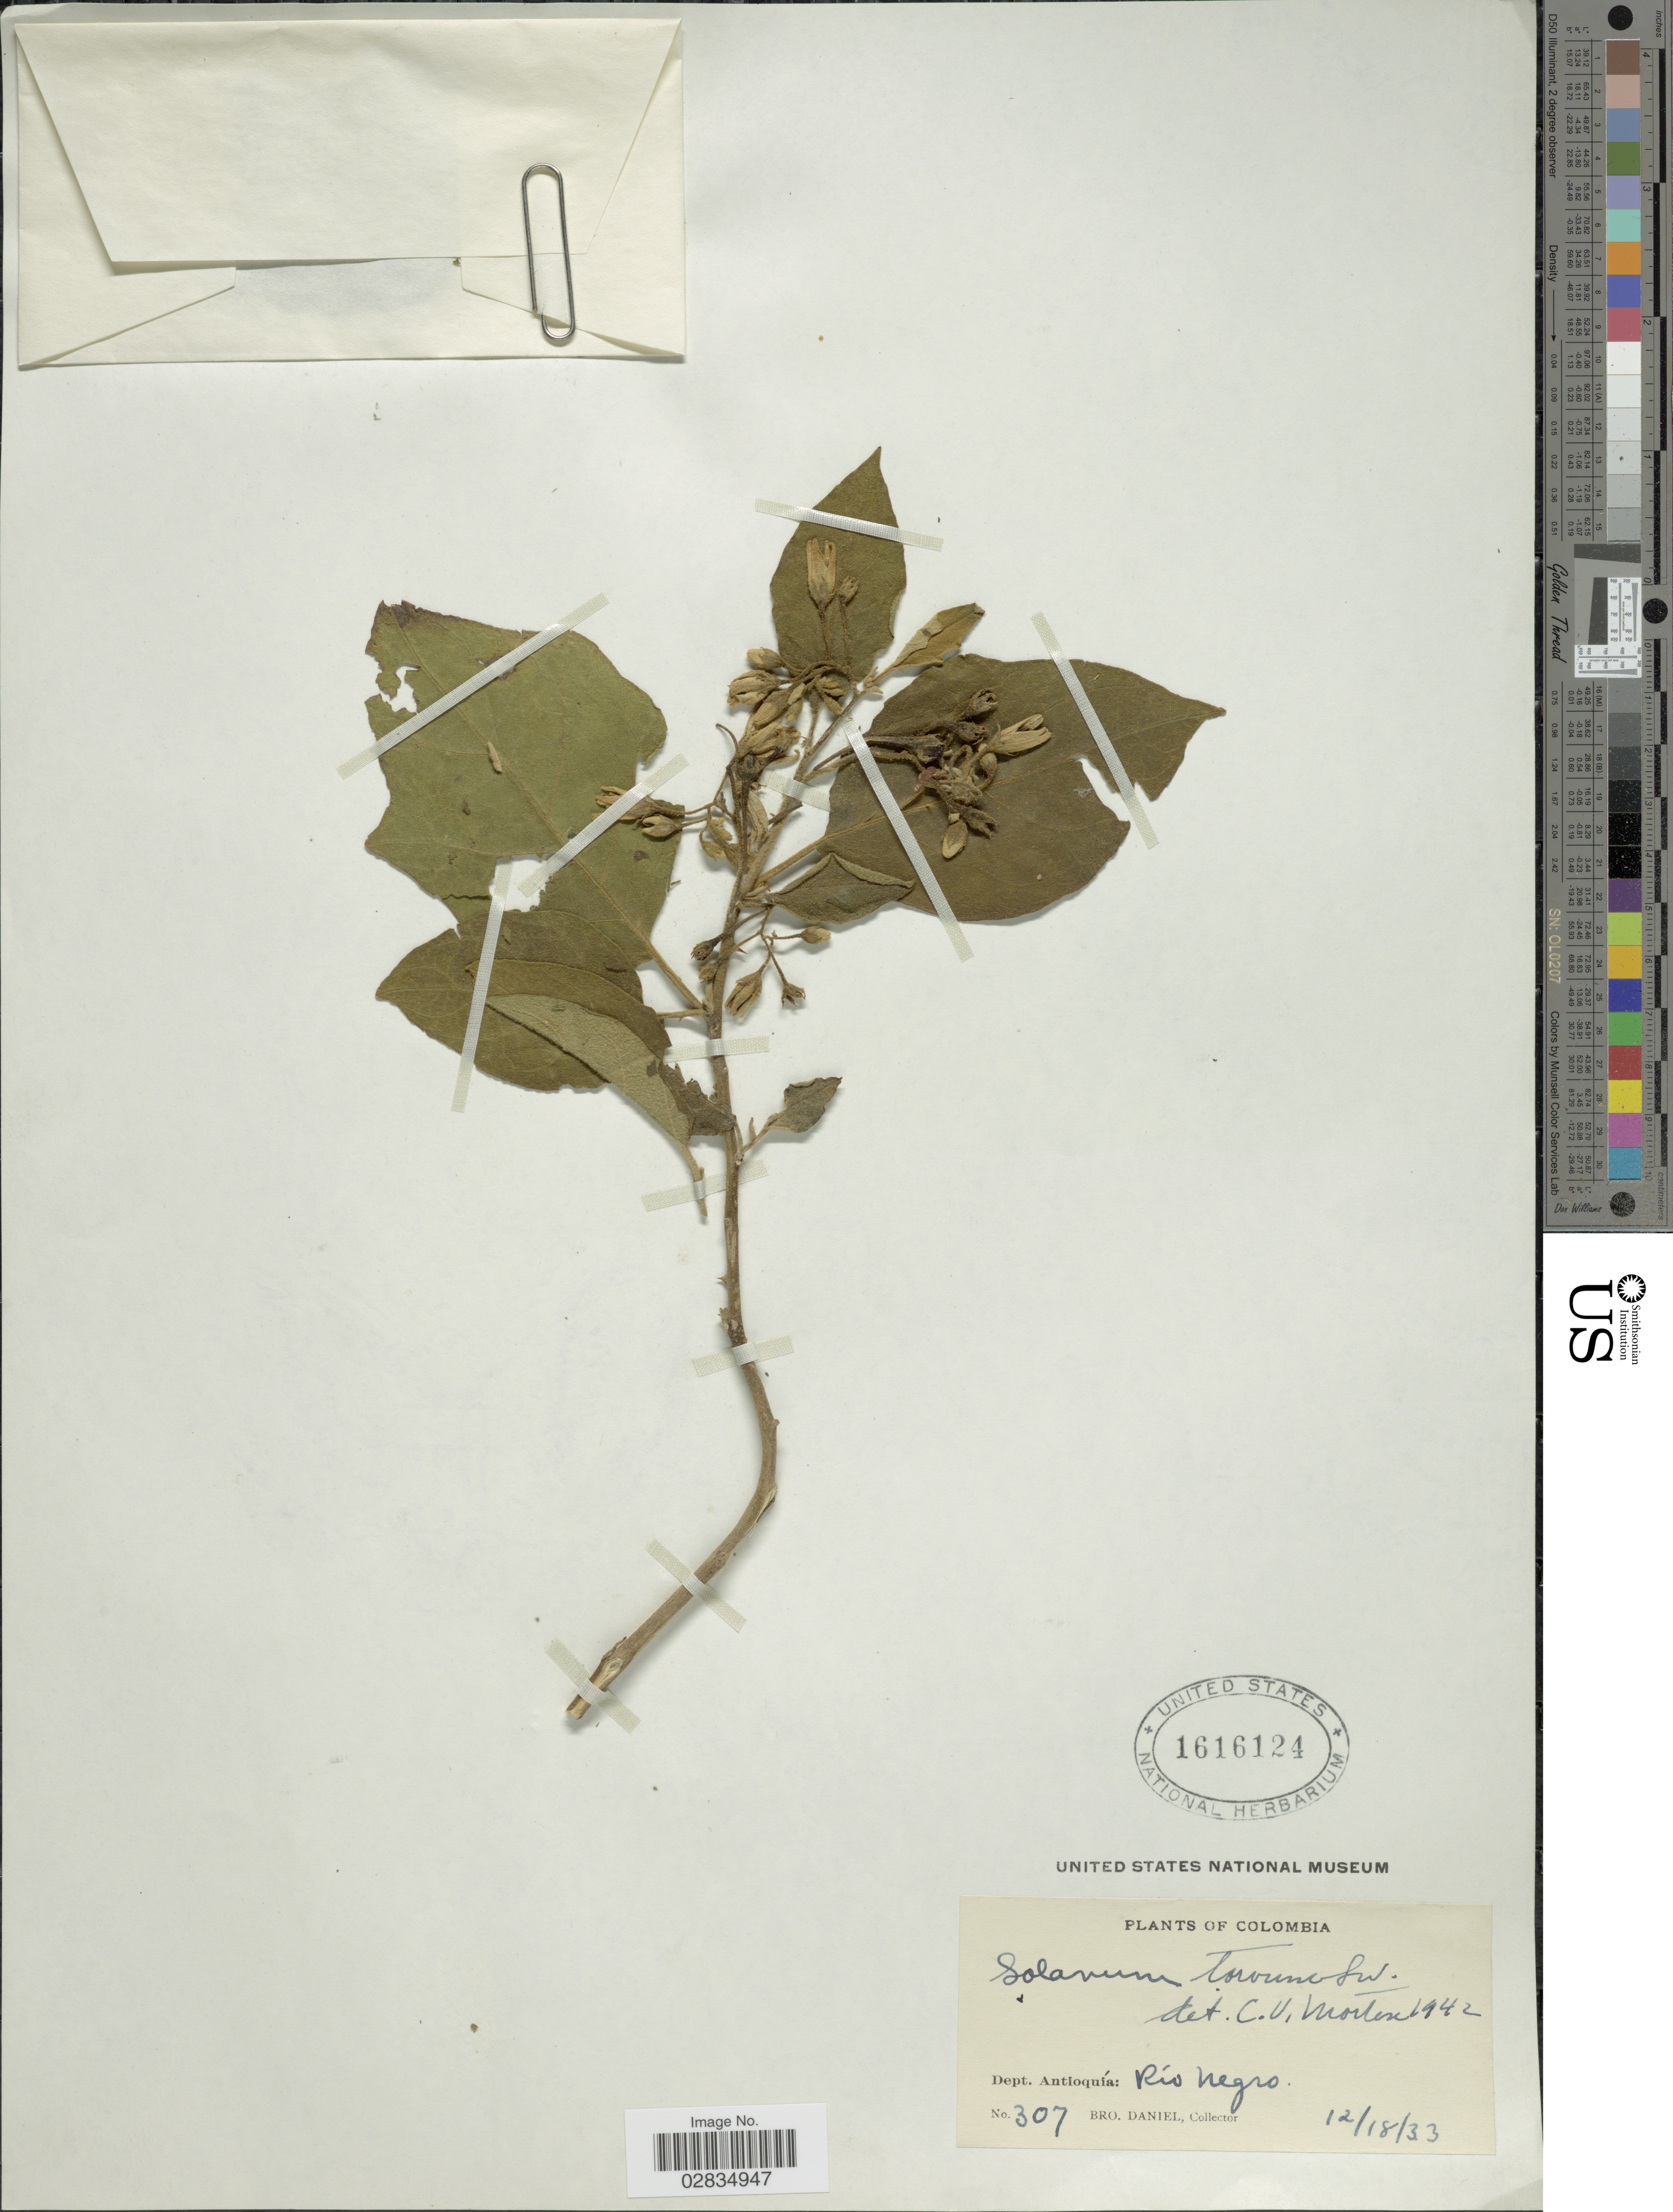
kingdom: Plantae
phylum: Tracheophyta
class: Magnoliopsida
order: Solanales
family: Solanaceae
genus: Solanum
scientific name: Solanum torvum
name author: Sw.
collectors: Bro. Daniel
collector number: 307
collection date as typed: Transcribed d/m/y: 18/12/33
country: Colombia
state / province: Antioquia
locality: Dept. Antioquía: Río Negro.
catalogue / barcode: US 1616124